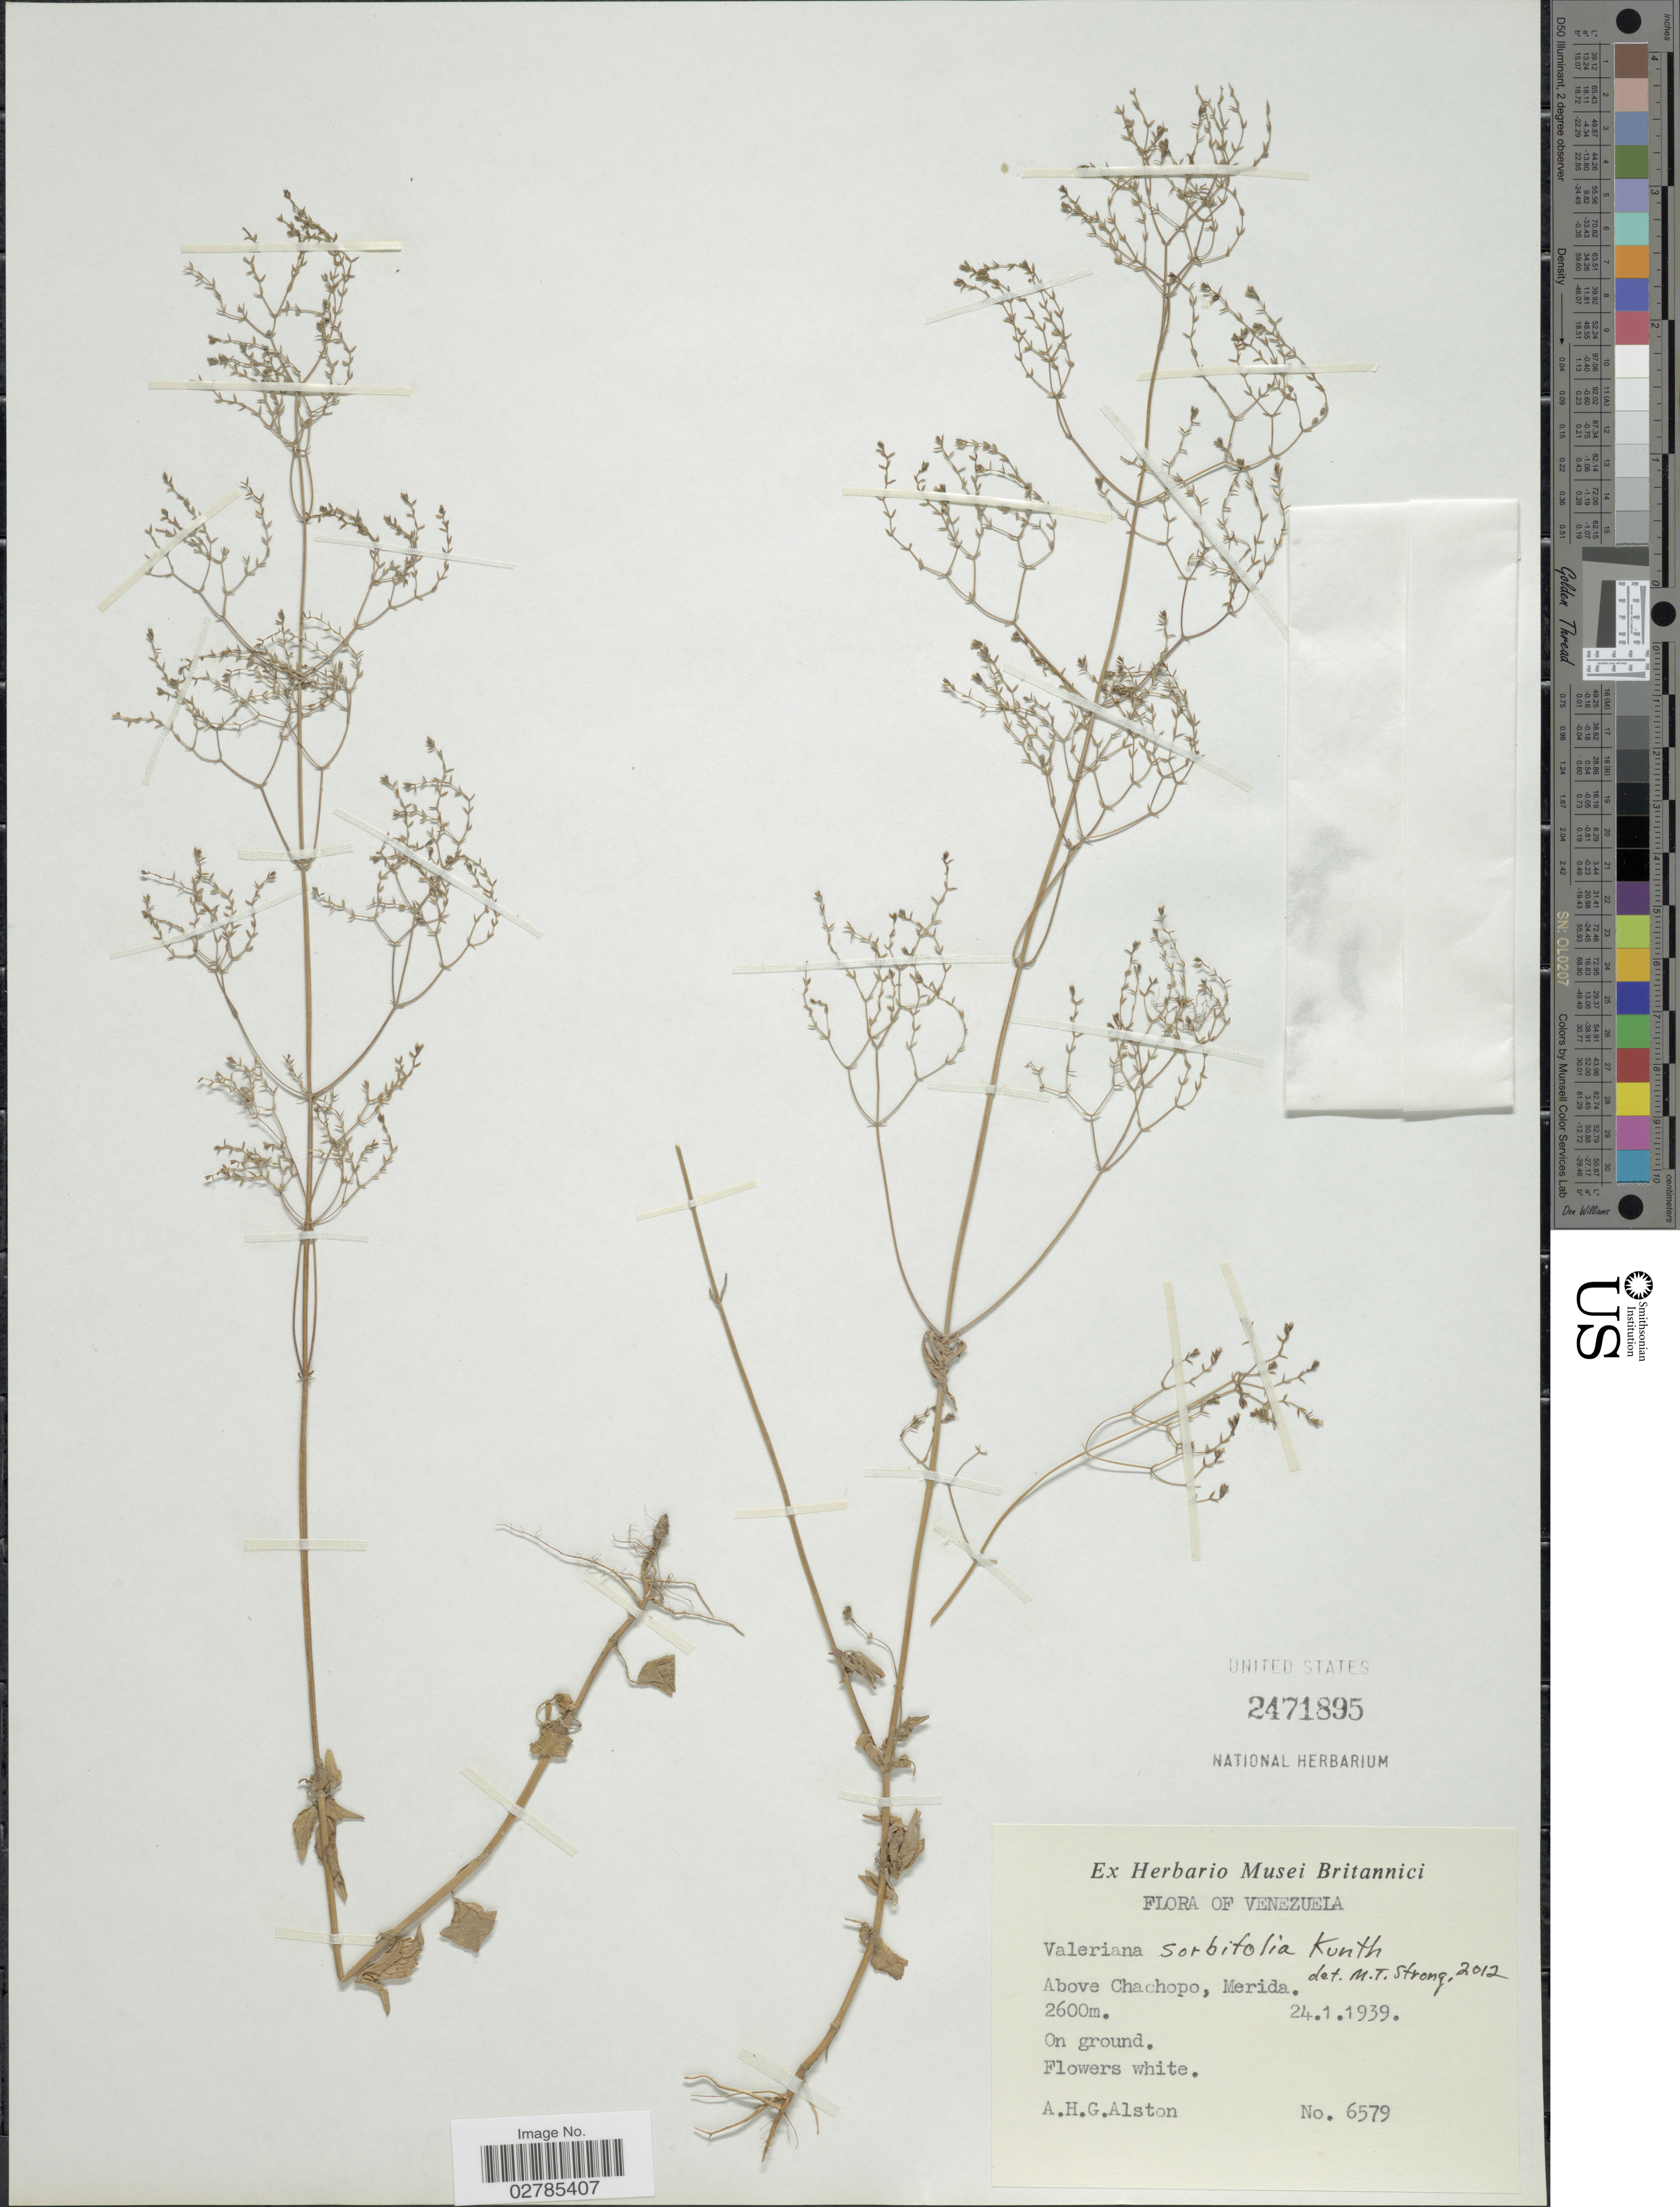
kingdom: Plantae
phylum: Tracheophyta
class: Magnoliopsida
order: Dipsacales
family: Caprifoliaceae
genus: Valeriana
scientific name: Valeriana sorbifolia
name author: Kunth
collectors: A. H. Alston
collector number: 6579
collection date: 1939-01-24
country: Venezuela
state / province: Mérida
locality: Above Chachopo.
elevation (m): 2600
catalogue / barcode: US 2471895